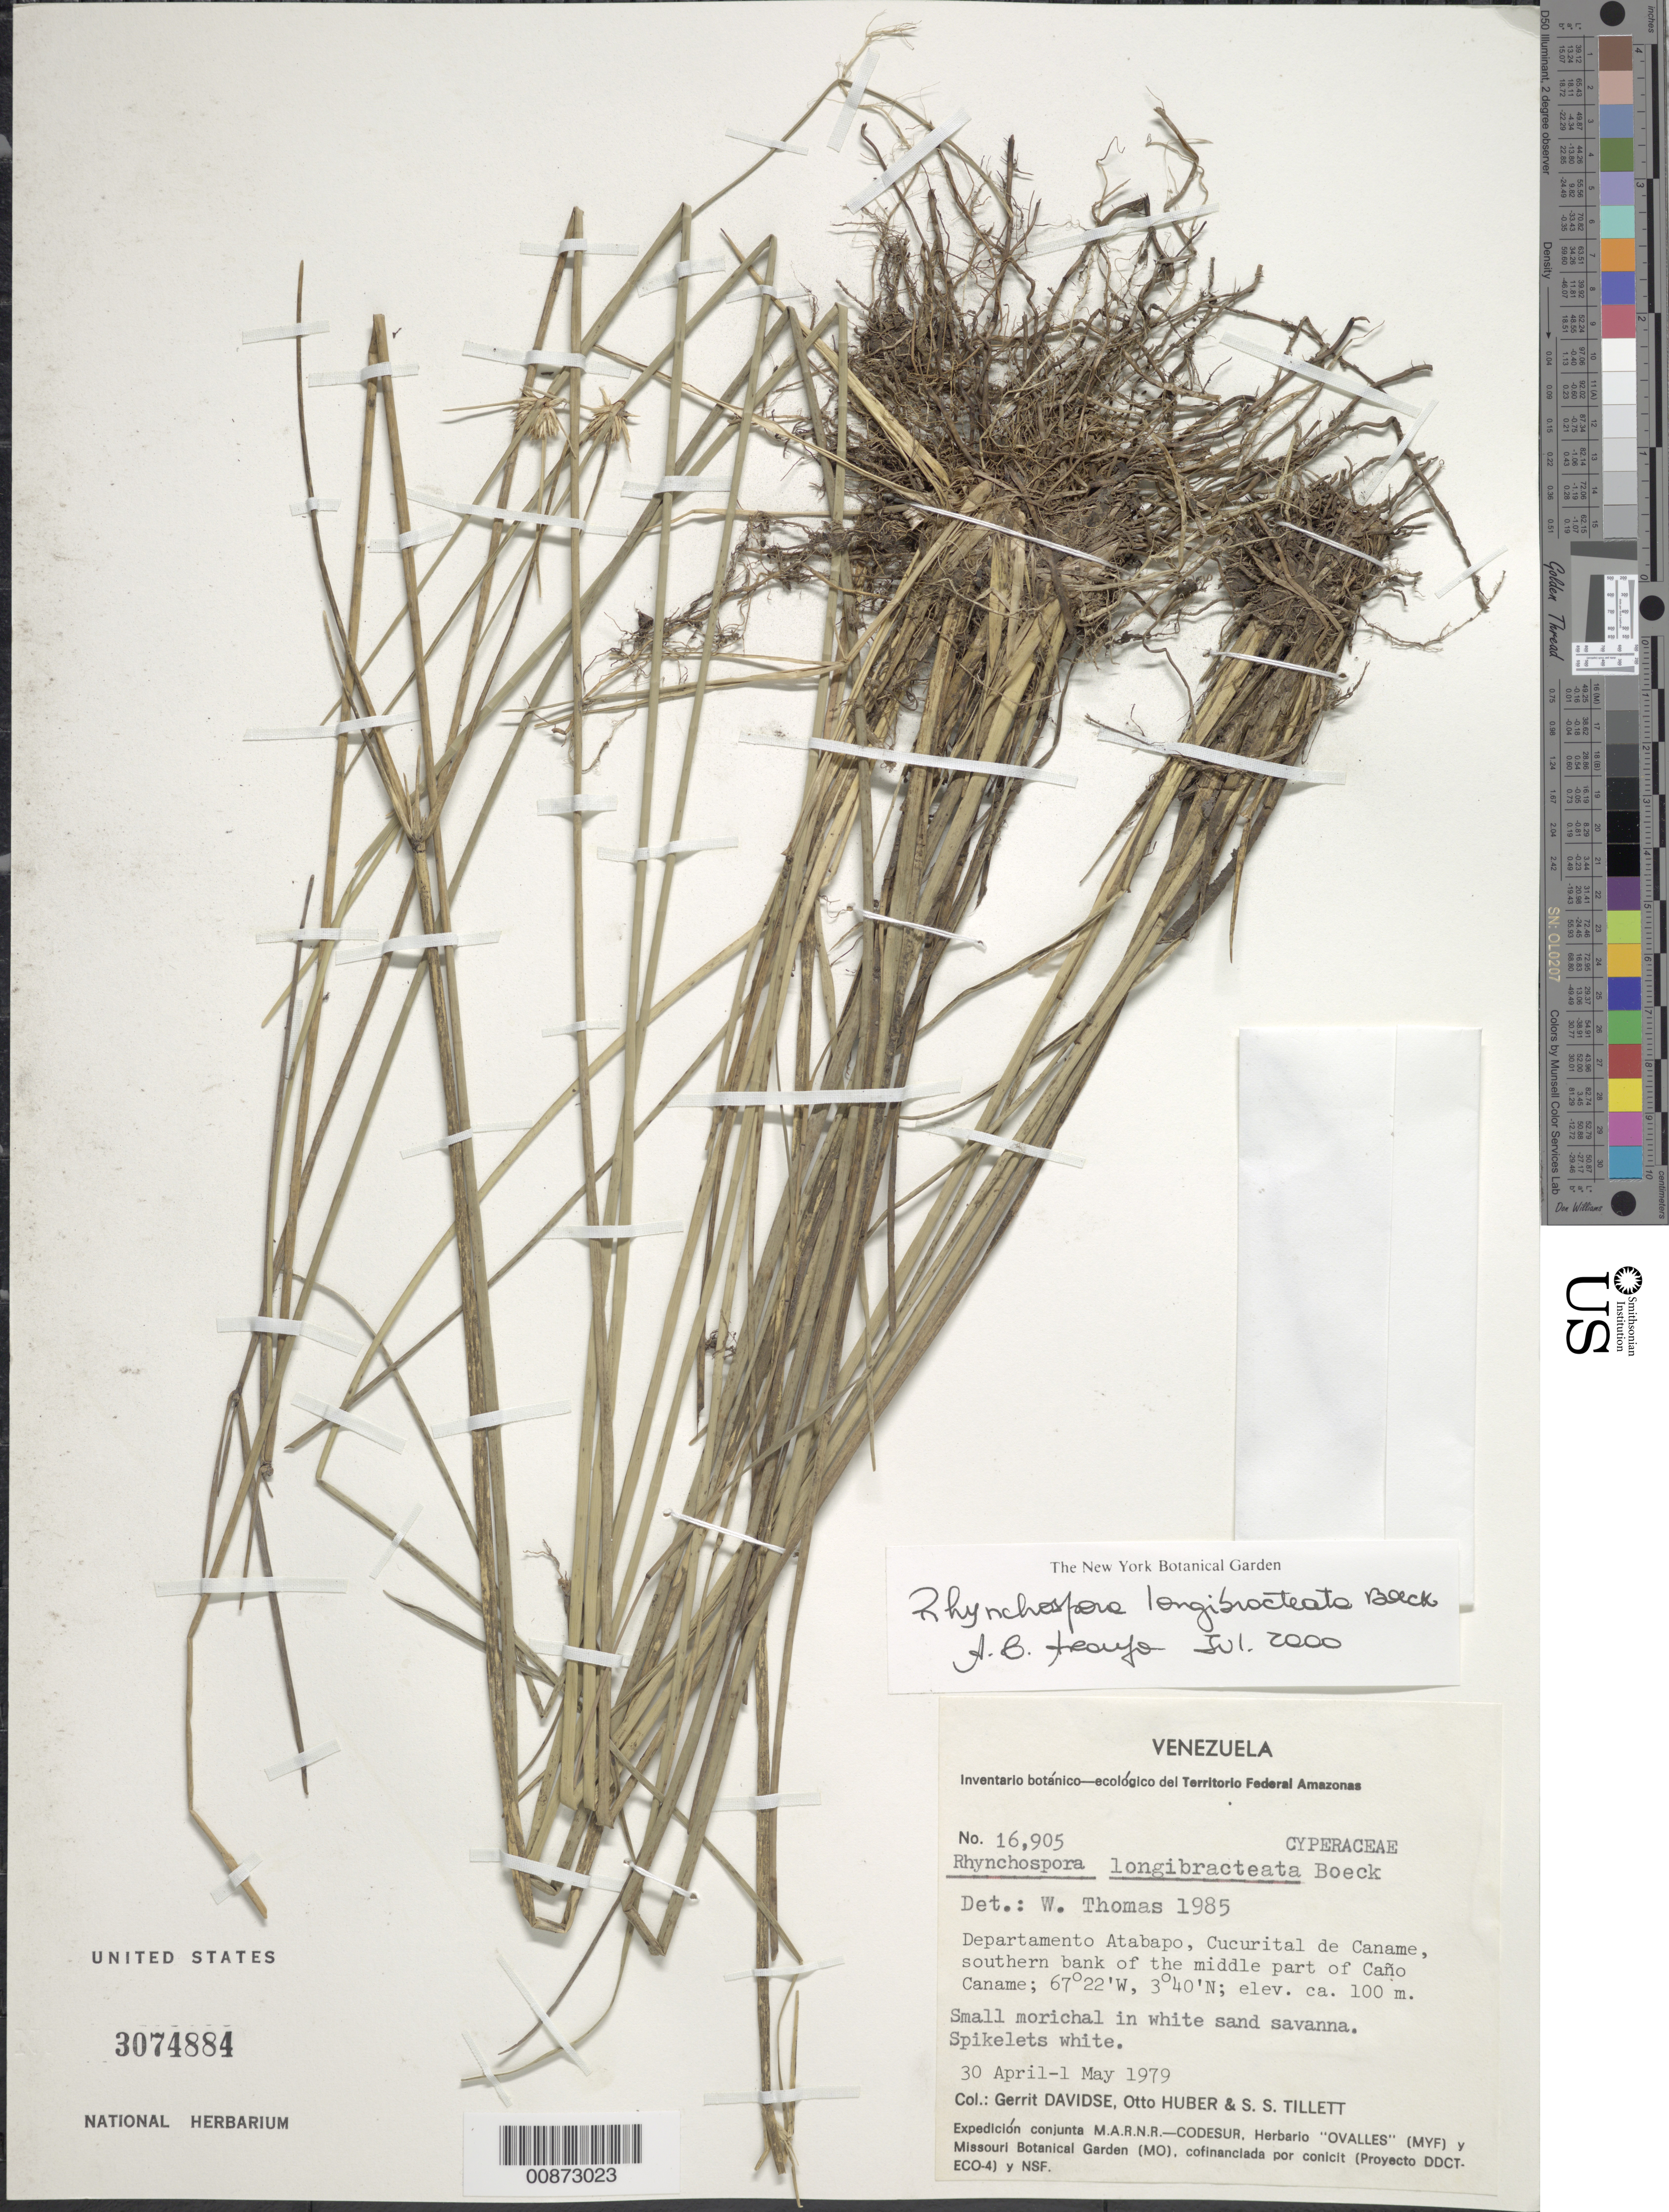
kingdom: Plantae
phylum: Tracheophyta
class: Liliopsida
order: Poales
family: Cyperaceae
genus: Rhynchospora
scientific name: Rhynchospora longibracteata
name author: Boeckeler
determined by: Araújo, A. C.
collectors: G. Davidse, O. Huber & S. S. Tillett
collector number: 16905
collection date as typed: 30-Apr-79 to 1-May-79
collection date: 1979-04-30/1979-05-01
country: Venezuela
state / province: Amazonas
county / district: Atabapo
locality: Cucurital de Caname, southern bank of the middle part of Caño Caname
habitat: Small morichal in white sand savanna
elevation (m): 100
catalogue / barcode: US 3074884